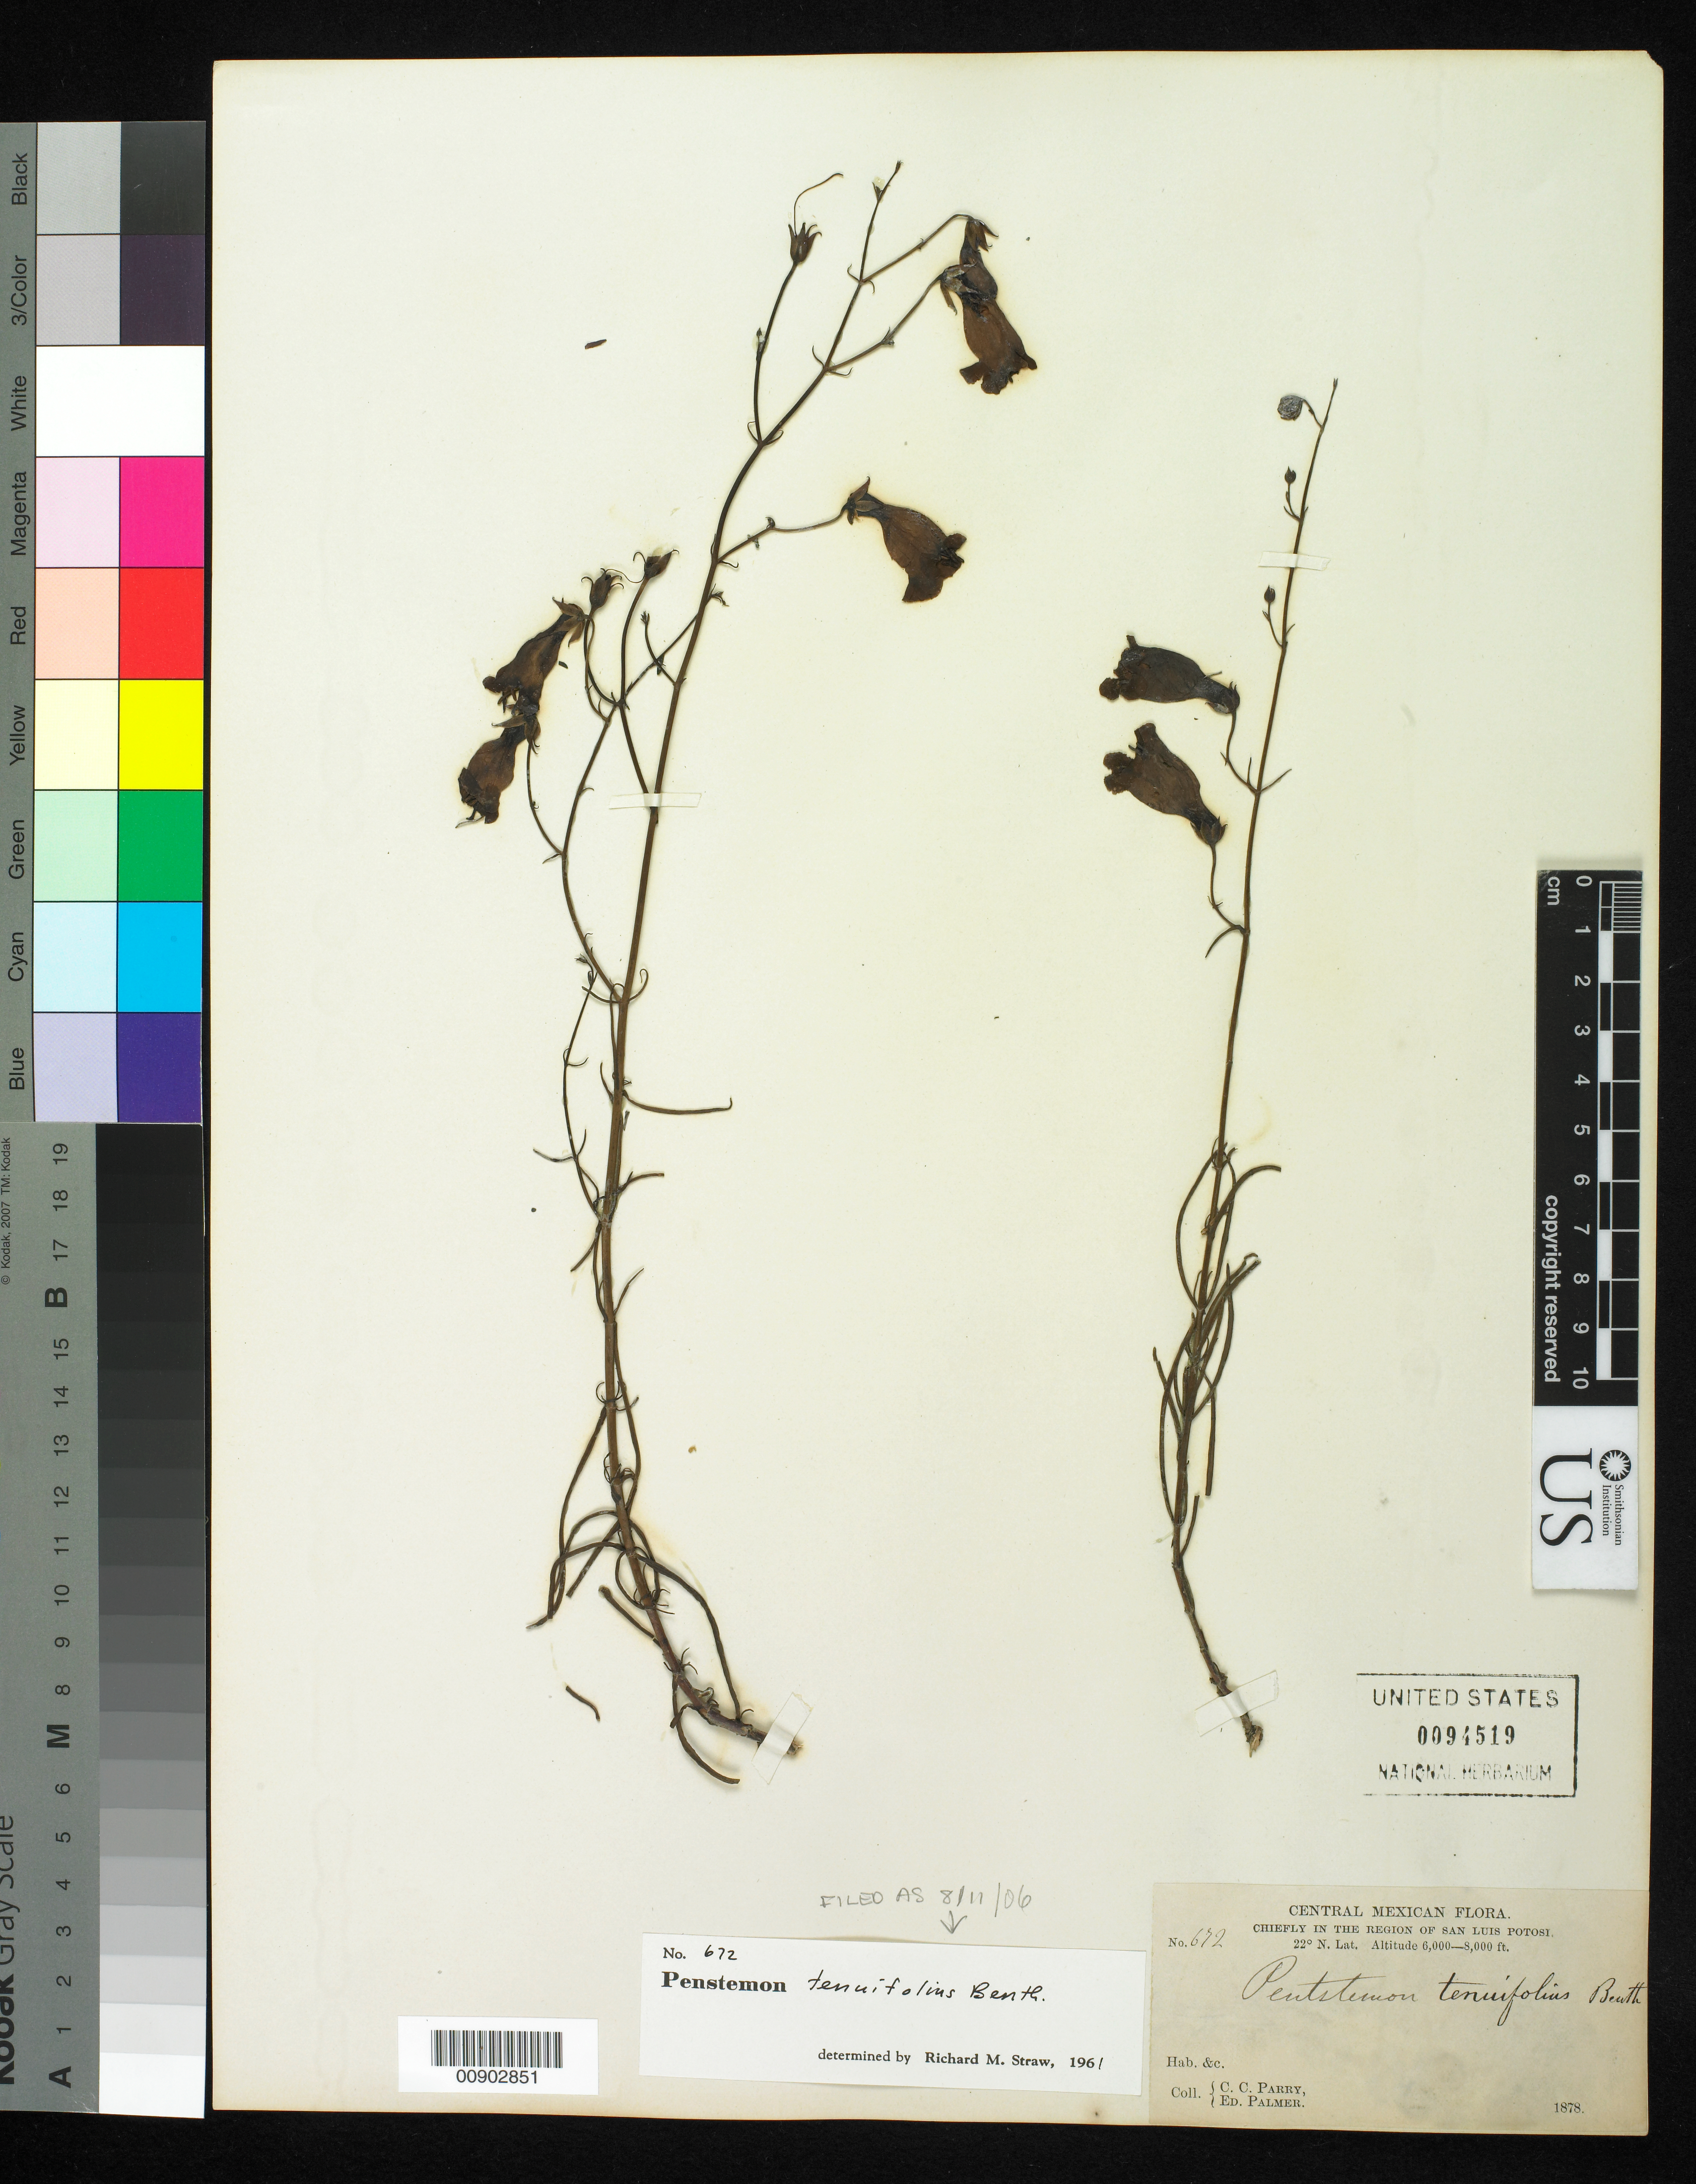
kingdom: Plantae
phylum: Tracheophyta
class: Magnoliopsida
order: Lamiales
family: Plantaginaceae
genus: Penstemon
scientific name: Penstemon tenuifolius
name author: Benth.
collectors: C. C. Parry & E. Palmer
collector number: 672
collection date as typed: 1878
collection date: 1878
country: Mexico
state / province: San Luis Potosí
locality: Chiefly in the region of San Luis Potosí.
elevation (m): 1829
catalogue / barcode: US 94519